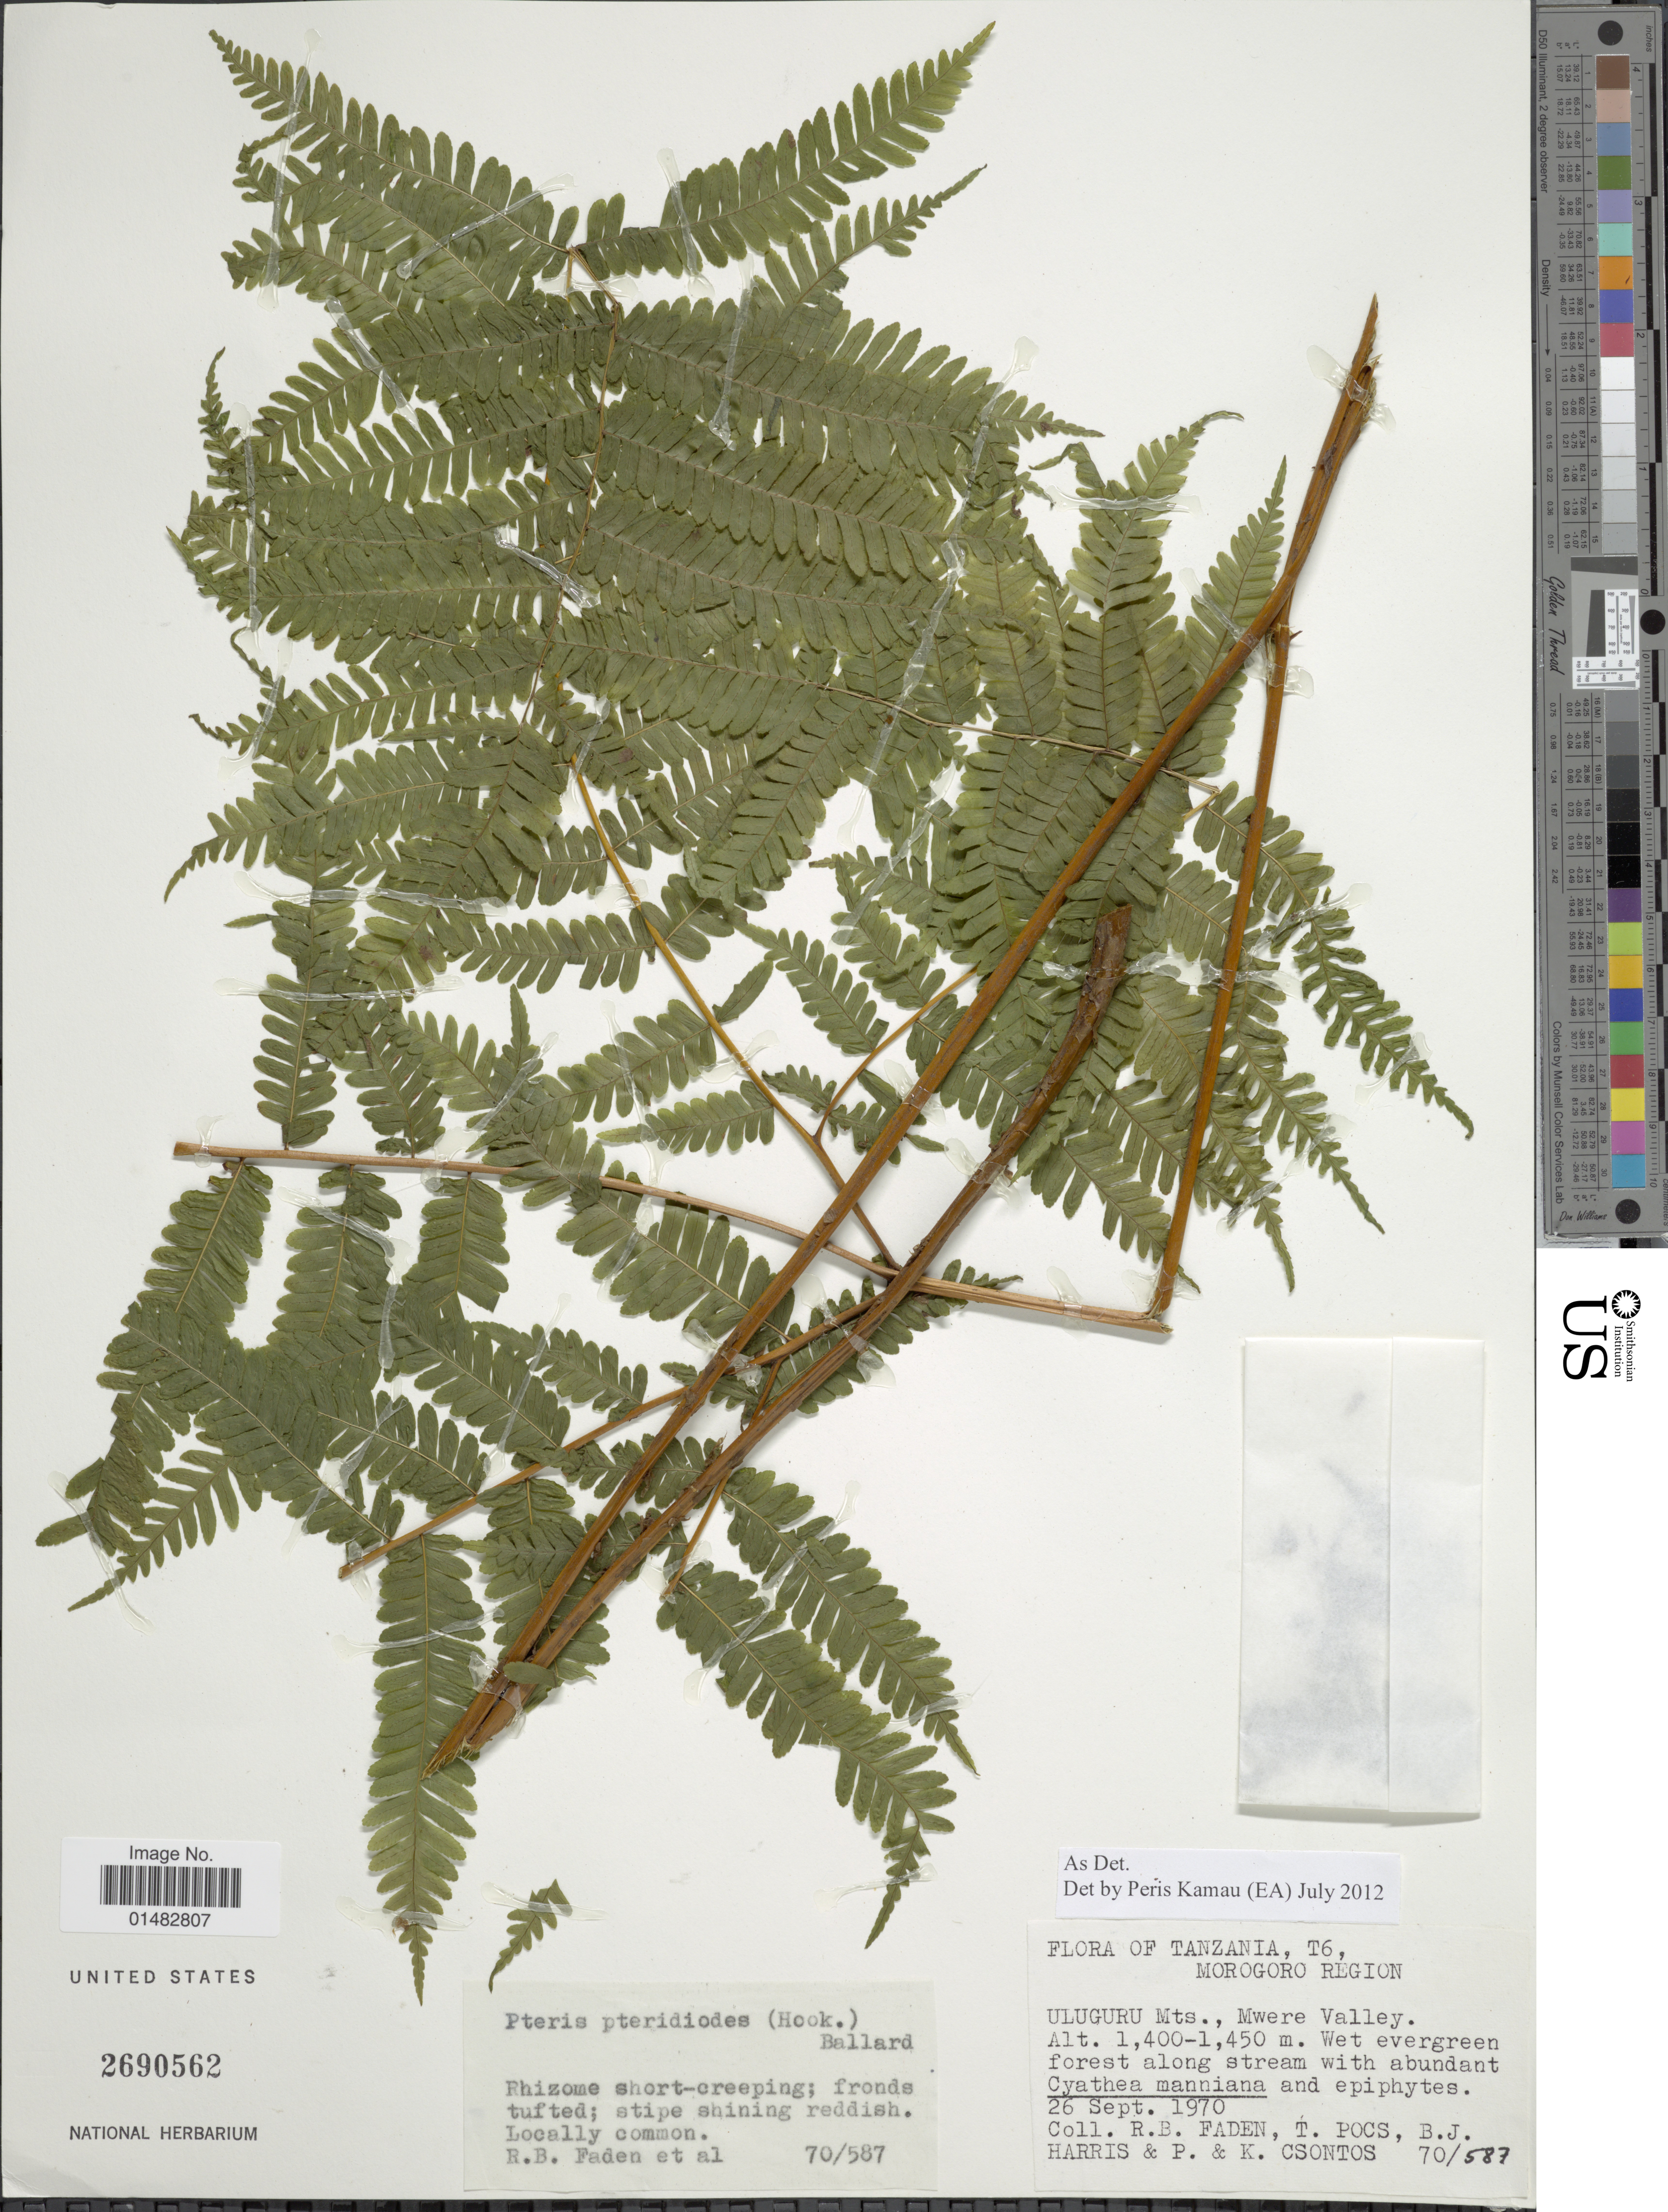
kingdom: Plantae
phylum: Tracheophyta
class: Polypodiopsida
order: Polypodiales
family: Pteridaceae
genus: Pteris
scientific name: Pteris pteridioides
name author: (Hook.) Ballard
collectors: R. B. Faden, T. Pocs, B. J. Harris, P. Csontos & K. Csontos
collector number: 70/587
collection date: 1970-09-26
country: Tanzania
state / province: Morogoro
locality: Tanzania, T6, Morogoro Region, Uluguru Mts., Mwere Valley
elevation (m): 1400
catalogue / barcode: US 2690562